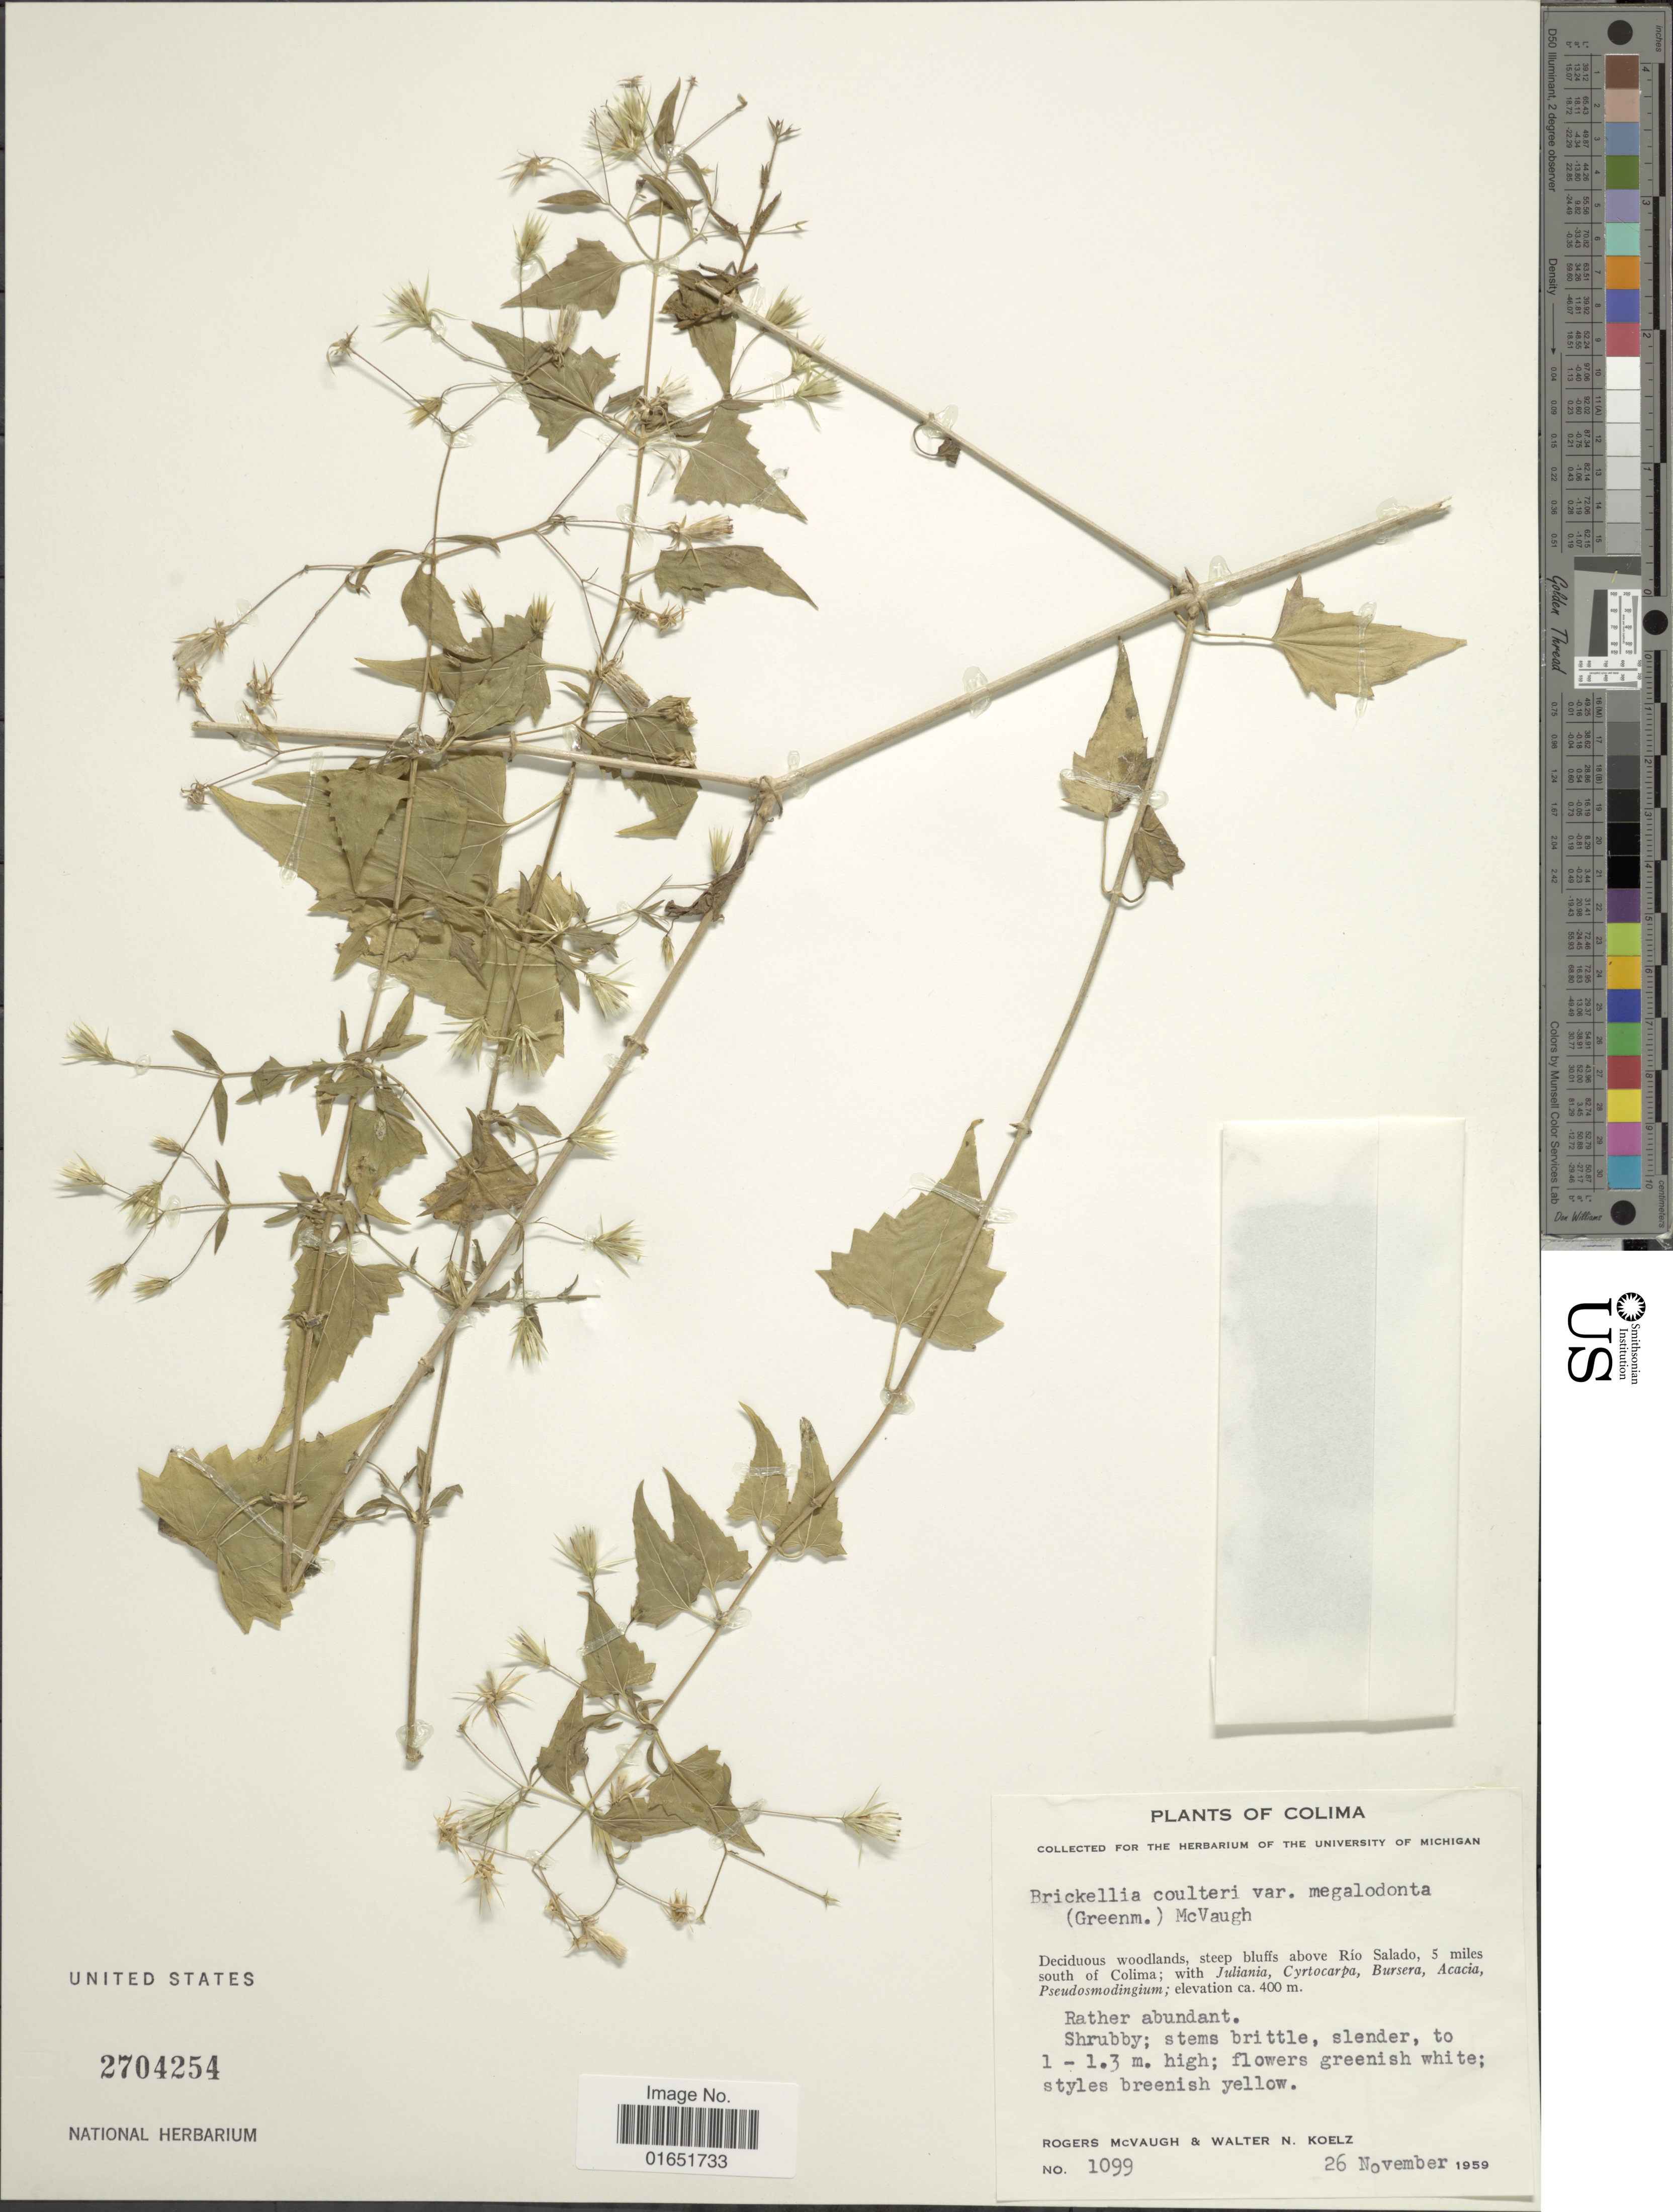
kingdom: Plantae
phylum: Tracheophyta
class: Magnoliopsida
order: Asterales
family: Asteraceae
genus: Brickellia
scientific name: Brickellia coulteri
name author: A. Gray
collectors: R. McVaugh & W. N. Koelz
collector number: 1099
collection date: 1959-11-26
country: Mexico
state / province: Colima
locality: Deciduous woodlands, steep bluff above Río Salado, 5 miles south of Colima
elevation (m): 400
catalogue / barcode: US 2704254